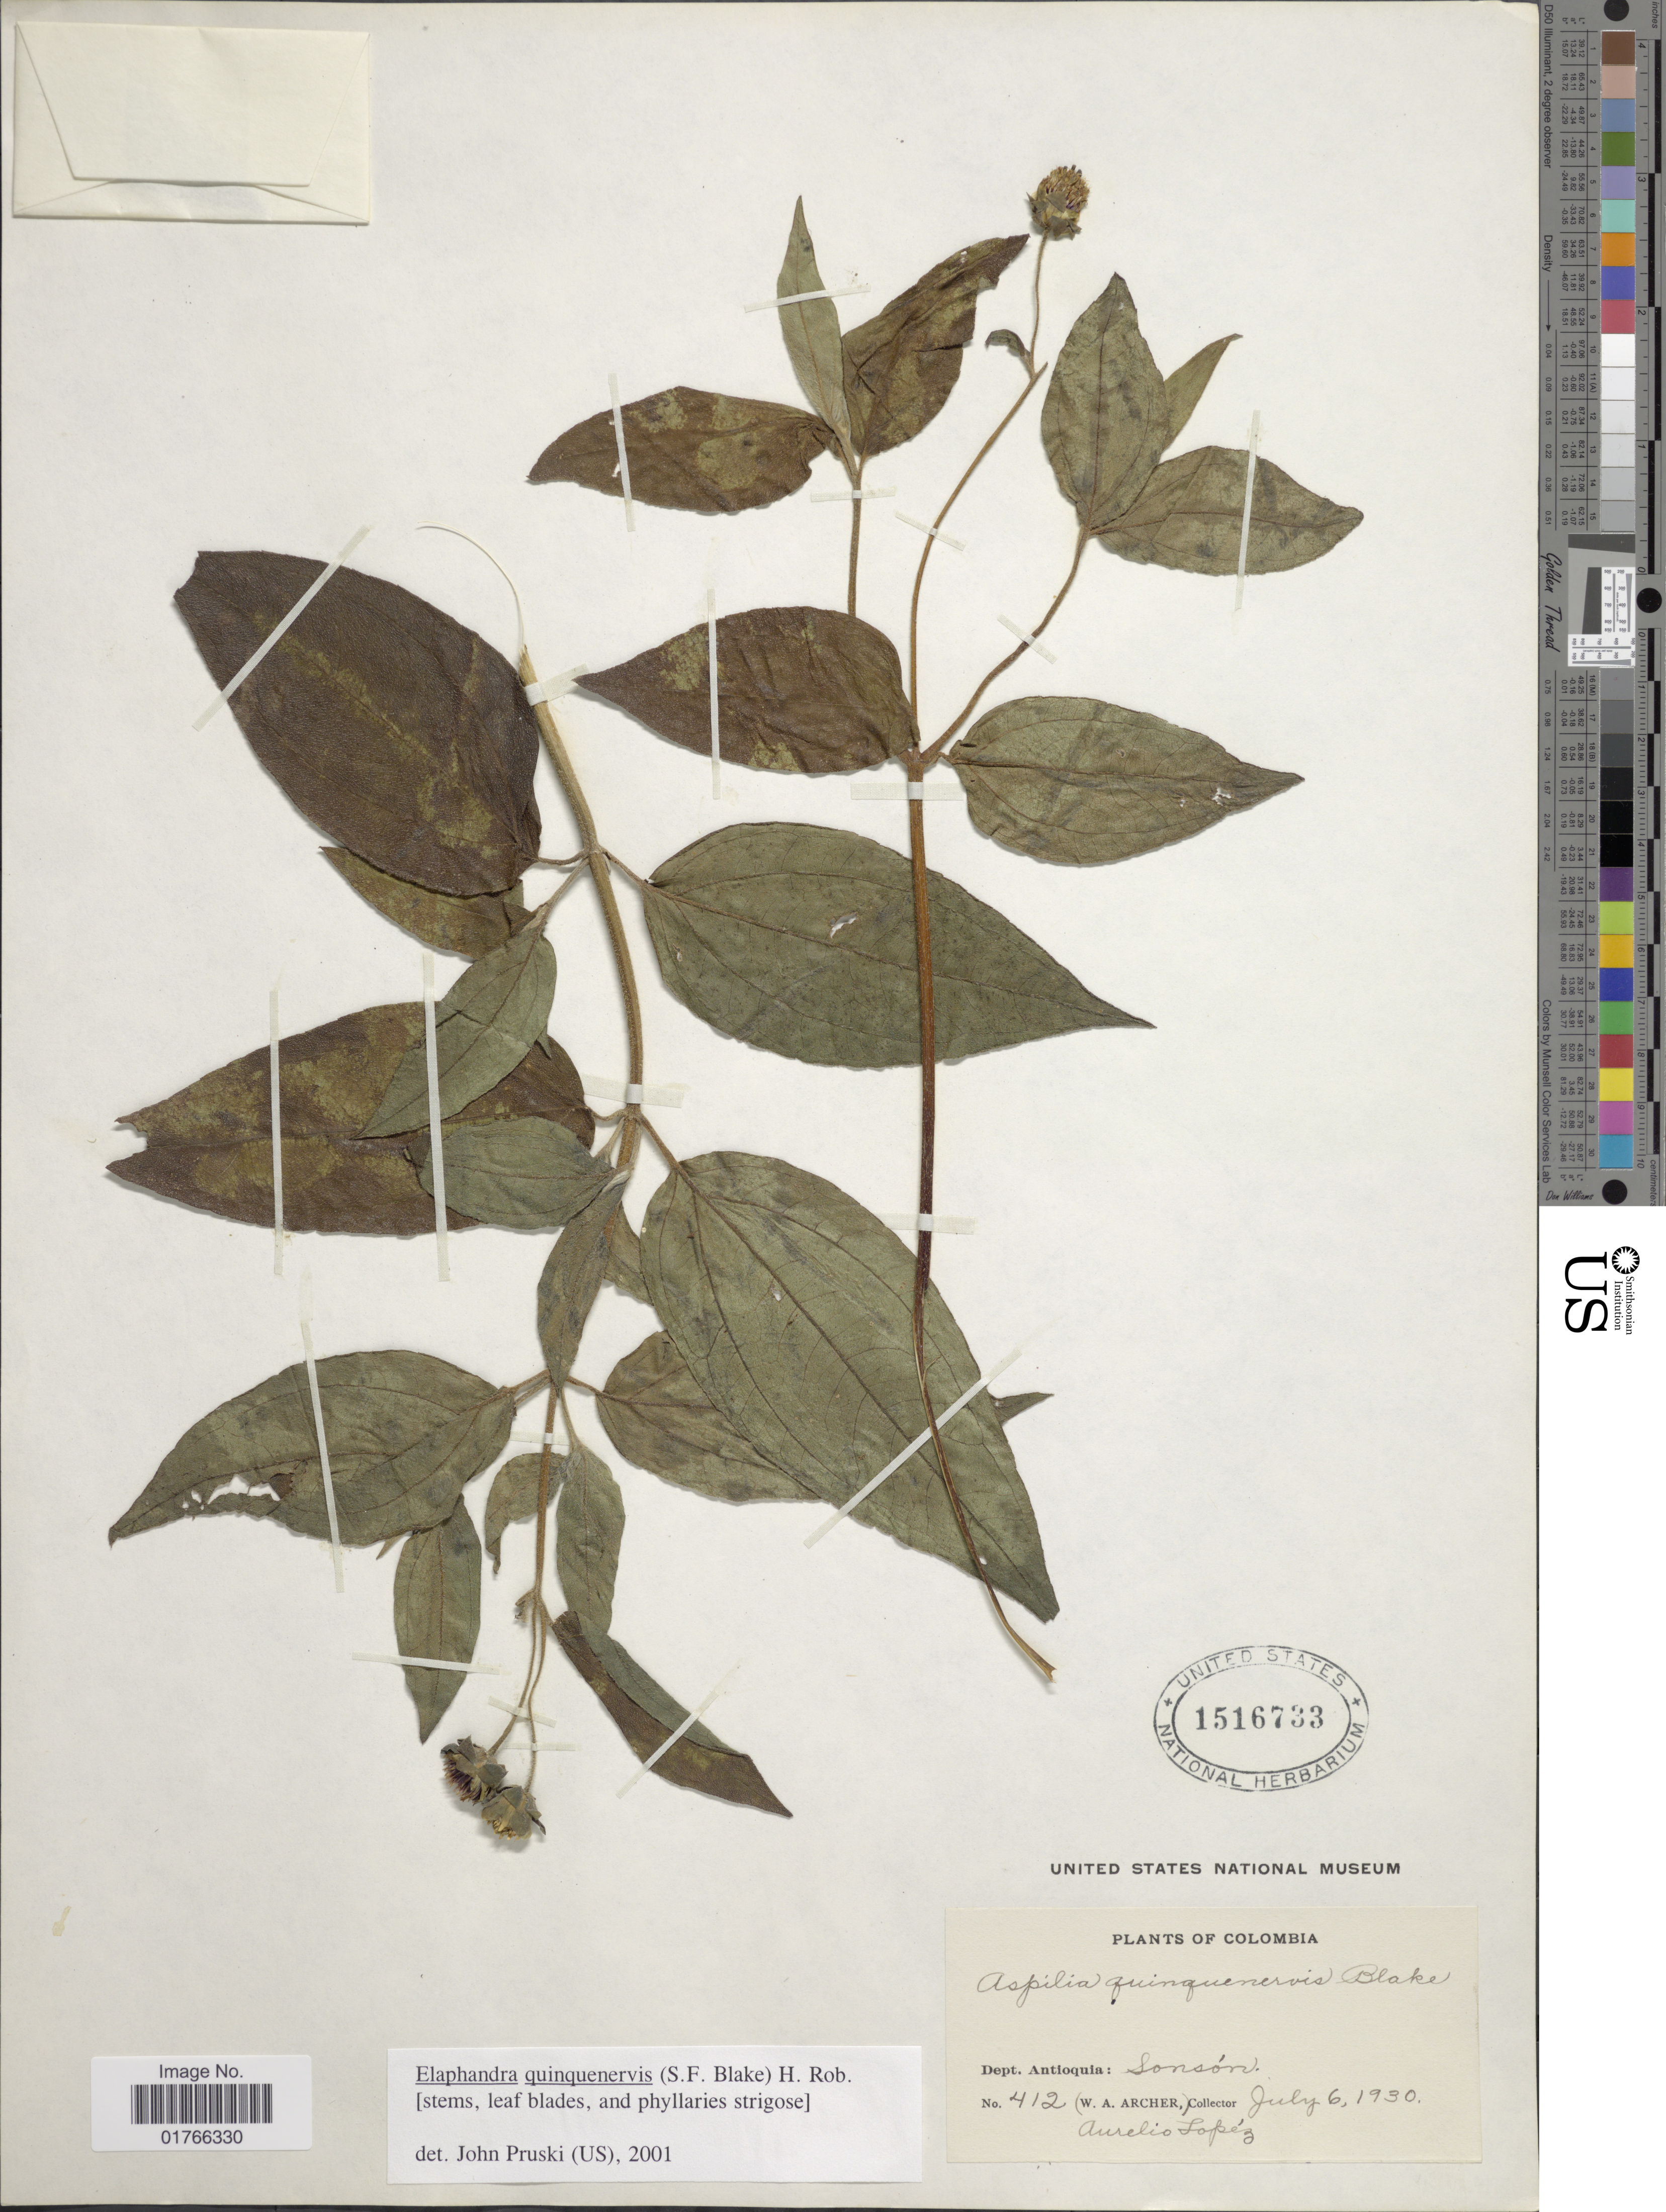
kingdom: Plantae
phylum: Tracheophyta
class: Magnoliopsida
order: Asterales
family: Asteraceae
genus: Elaphandra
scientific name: Elaphandra quinquenervis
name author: (S.F. Blake) H. Rob.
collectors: A. López & W. A. Archer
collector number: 412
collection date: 1930-07-06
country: Colombia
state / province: Antioquia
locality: Sonson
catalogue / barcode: US 1516733